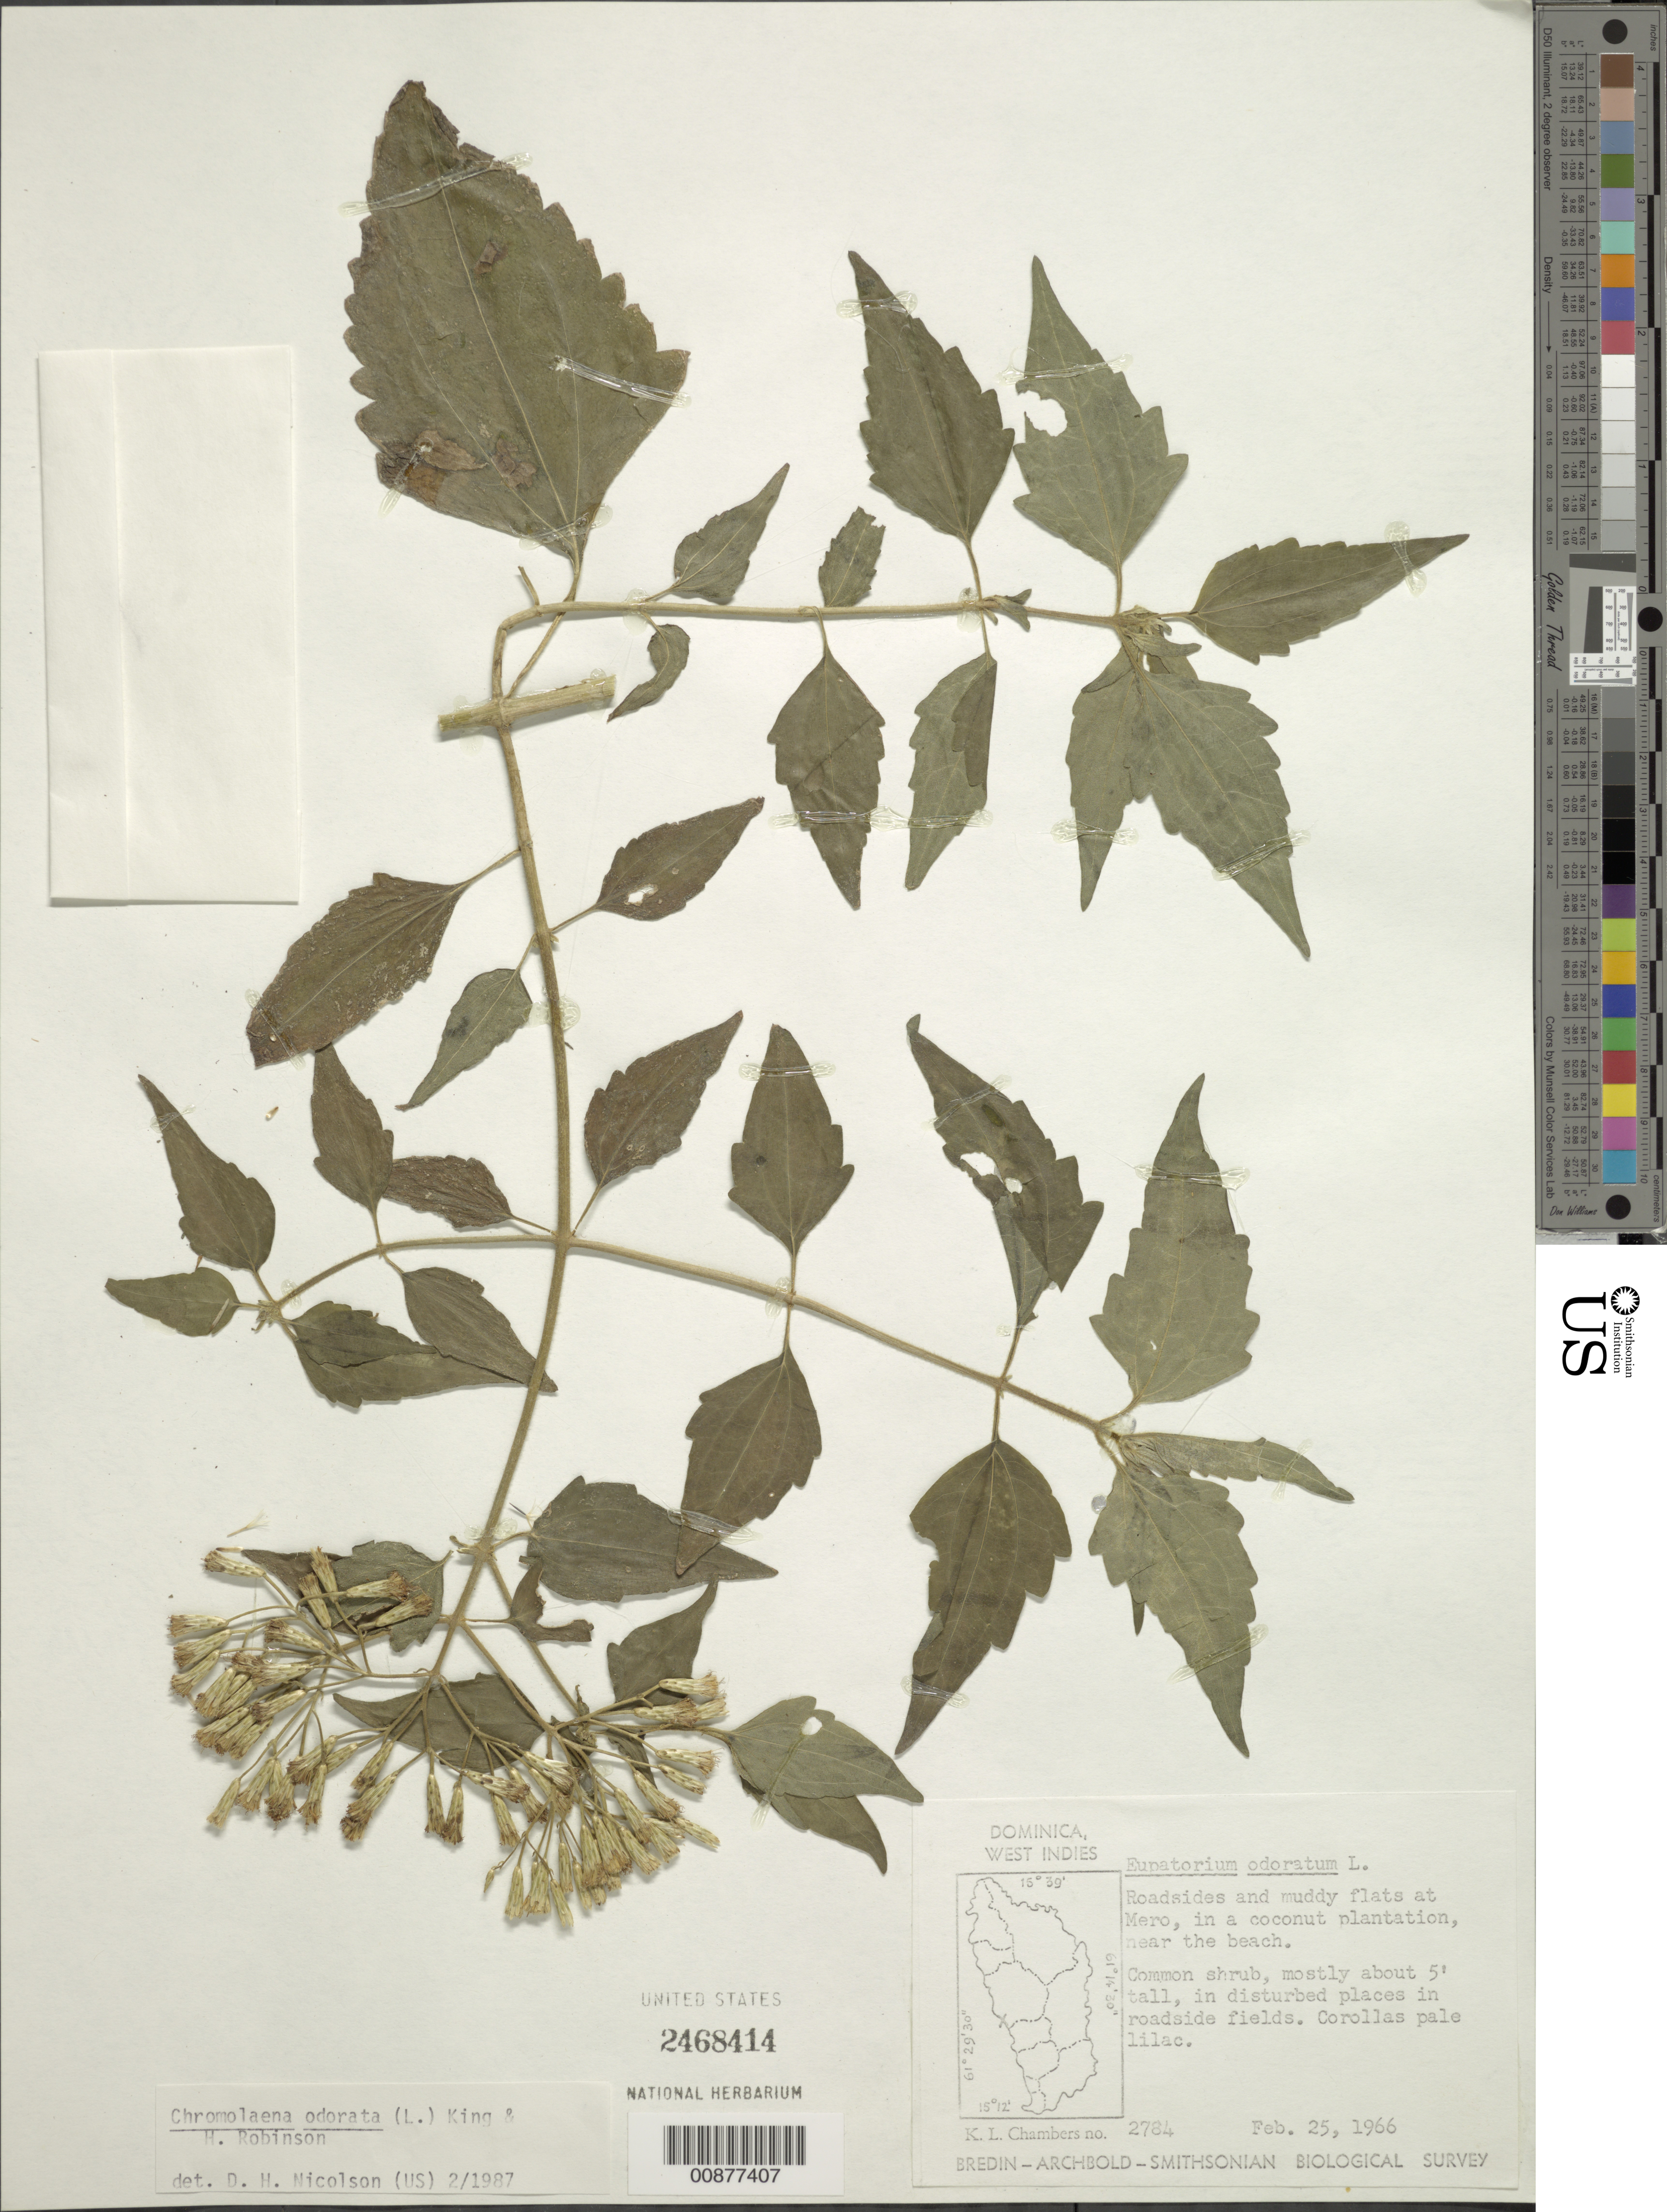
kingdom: Plantae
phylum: Tracheophyta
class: Magnoliopsida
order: Asterales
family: Asteraceae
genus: Chromolaena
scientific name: Chromolaena odorata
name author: (L.) R.M. King & H. Rob.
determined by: Nicolson, Dan H.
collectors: K. L. Chambers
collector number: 2784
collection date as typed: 25 Feb 1966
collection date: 1966-02-25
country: Dominica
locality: Mero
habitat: Coconut plantation, near beach; disturbed places in roadside fields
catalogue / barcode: US 2468414